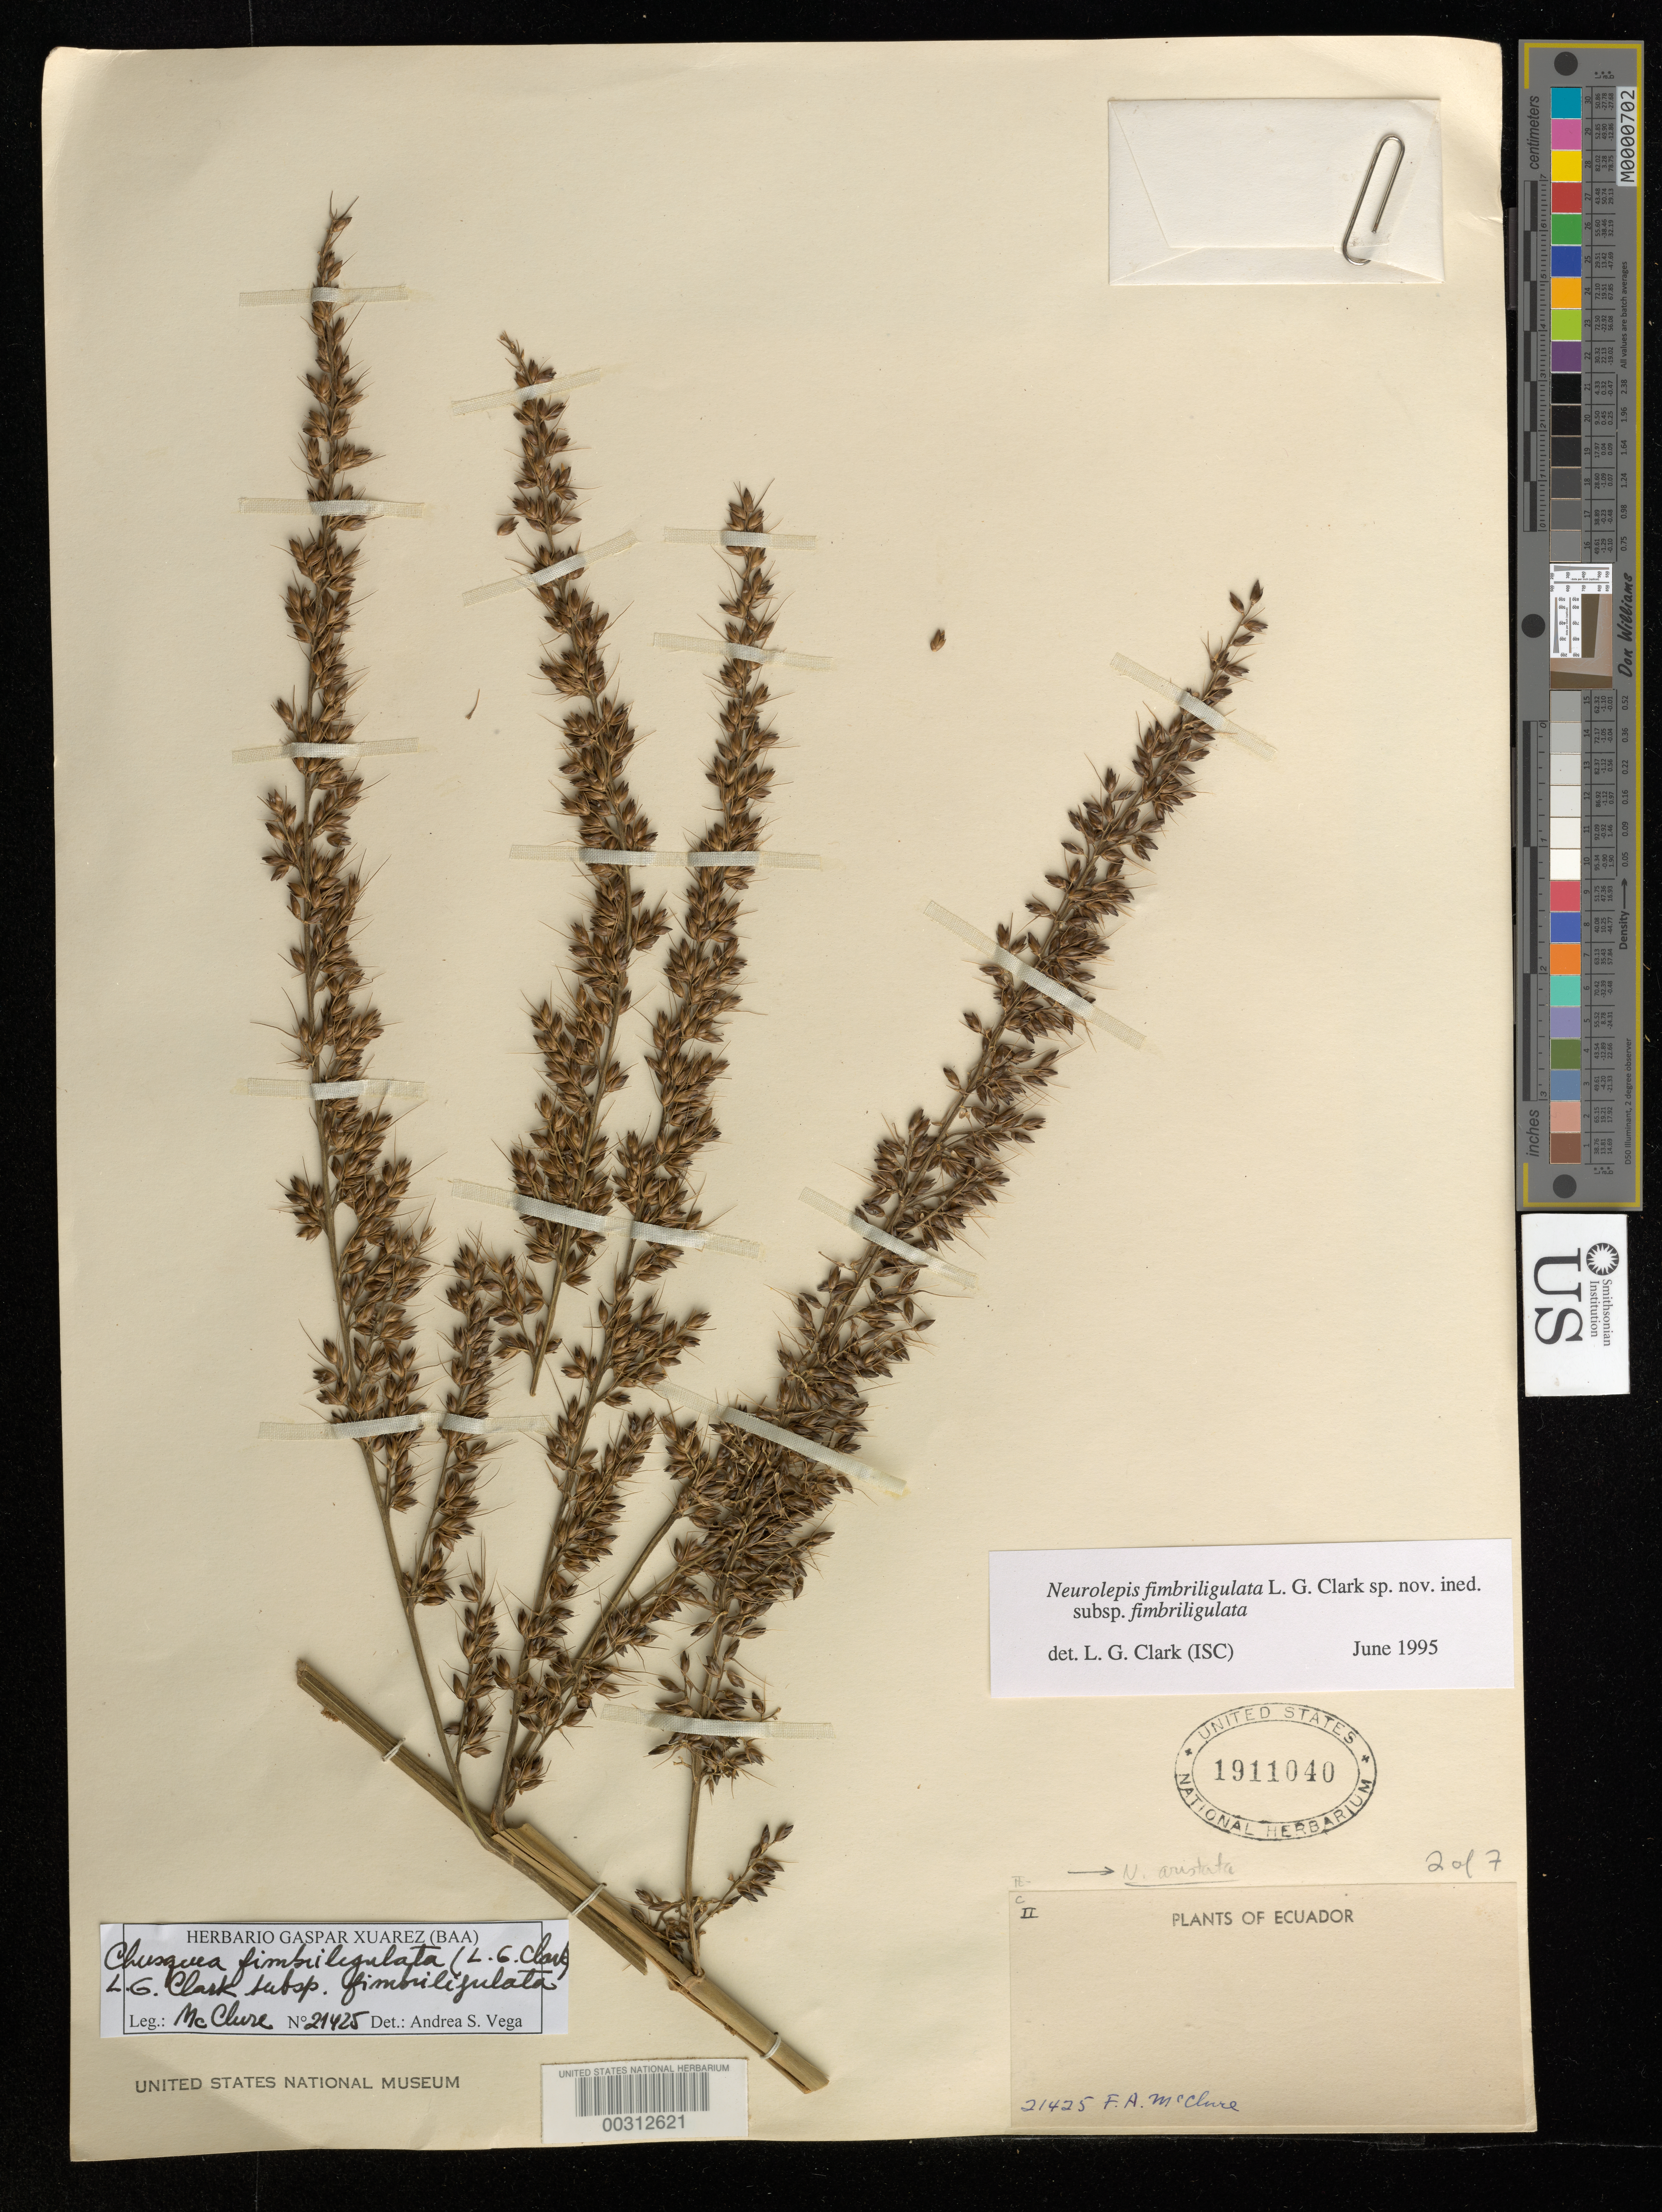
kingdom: Plantae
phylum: Tracheophyta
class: Liliopsida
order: Poales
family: Poaceae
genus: Chusquea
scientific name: Chusquea fimbriligulata subsp. fimbriligulata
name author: (L.G. Clark) L.G. Clark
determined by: Vega, A. S.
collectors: F. A. McClure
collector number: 21425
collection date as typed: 15 Oct 1945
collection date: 1945-10-15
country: Ecuador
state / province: Cotopaxi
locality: Macuchi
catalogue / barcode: US 1911040